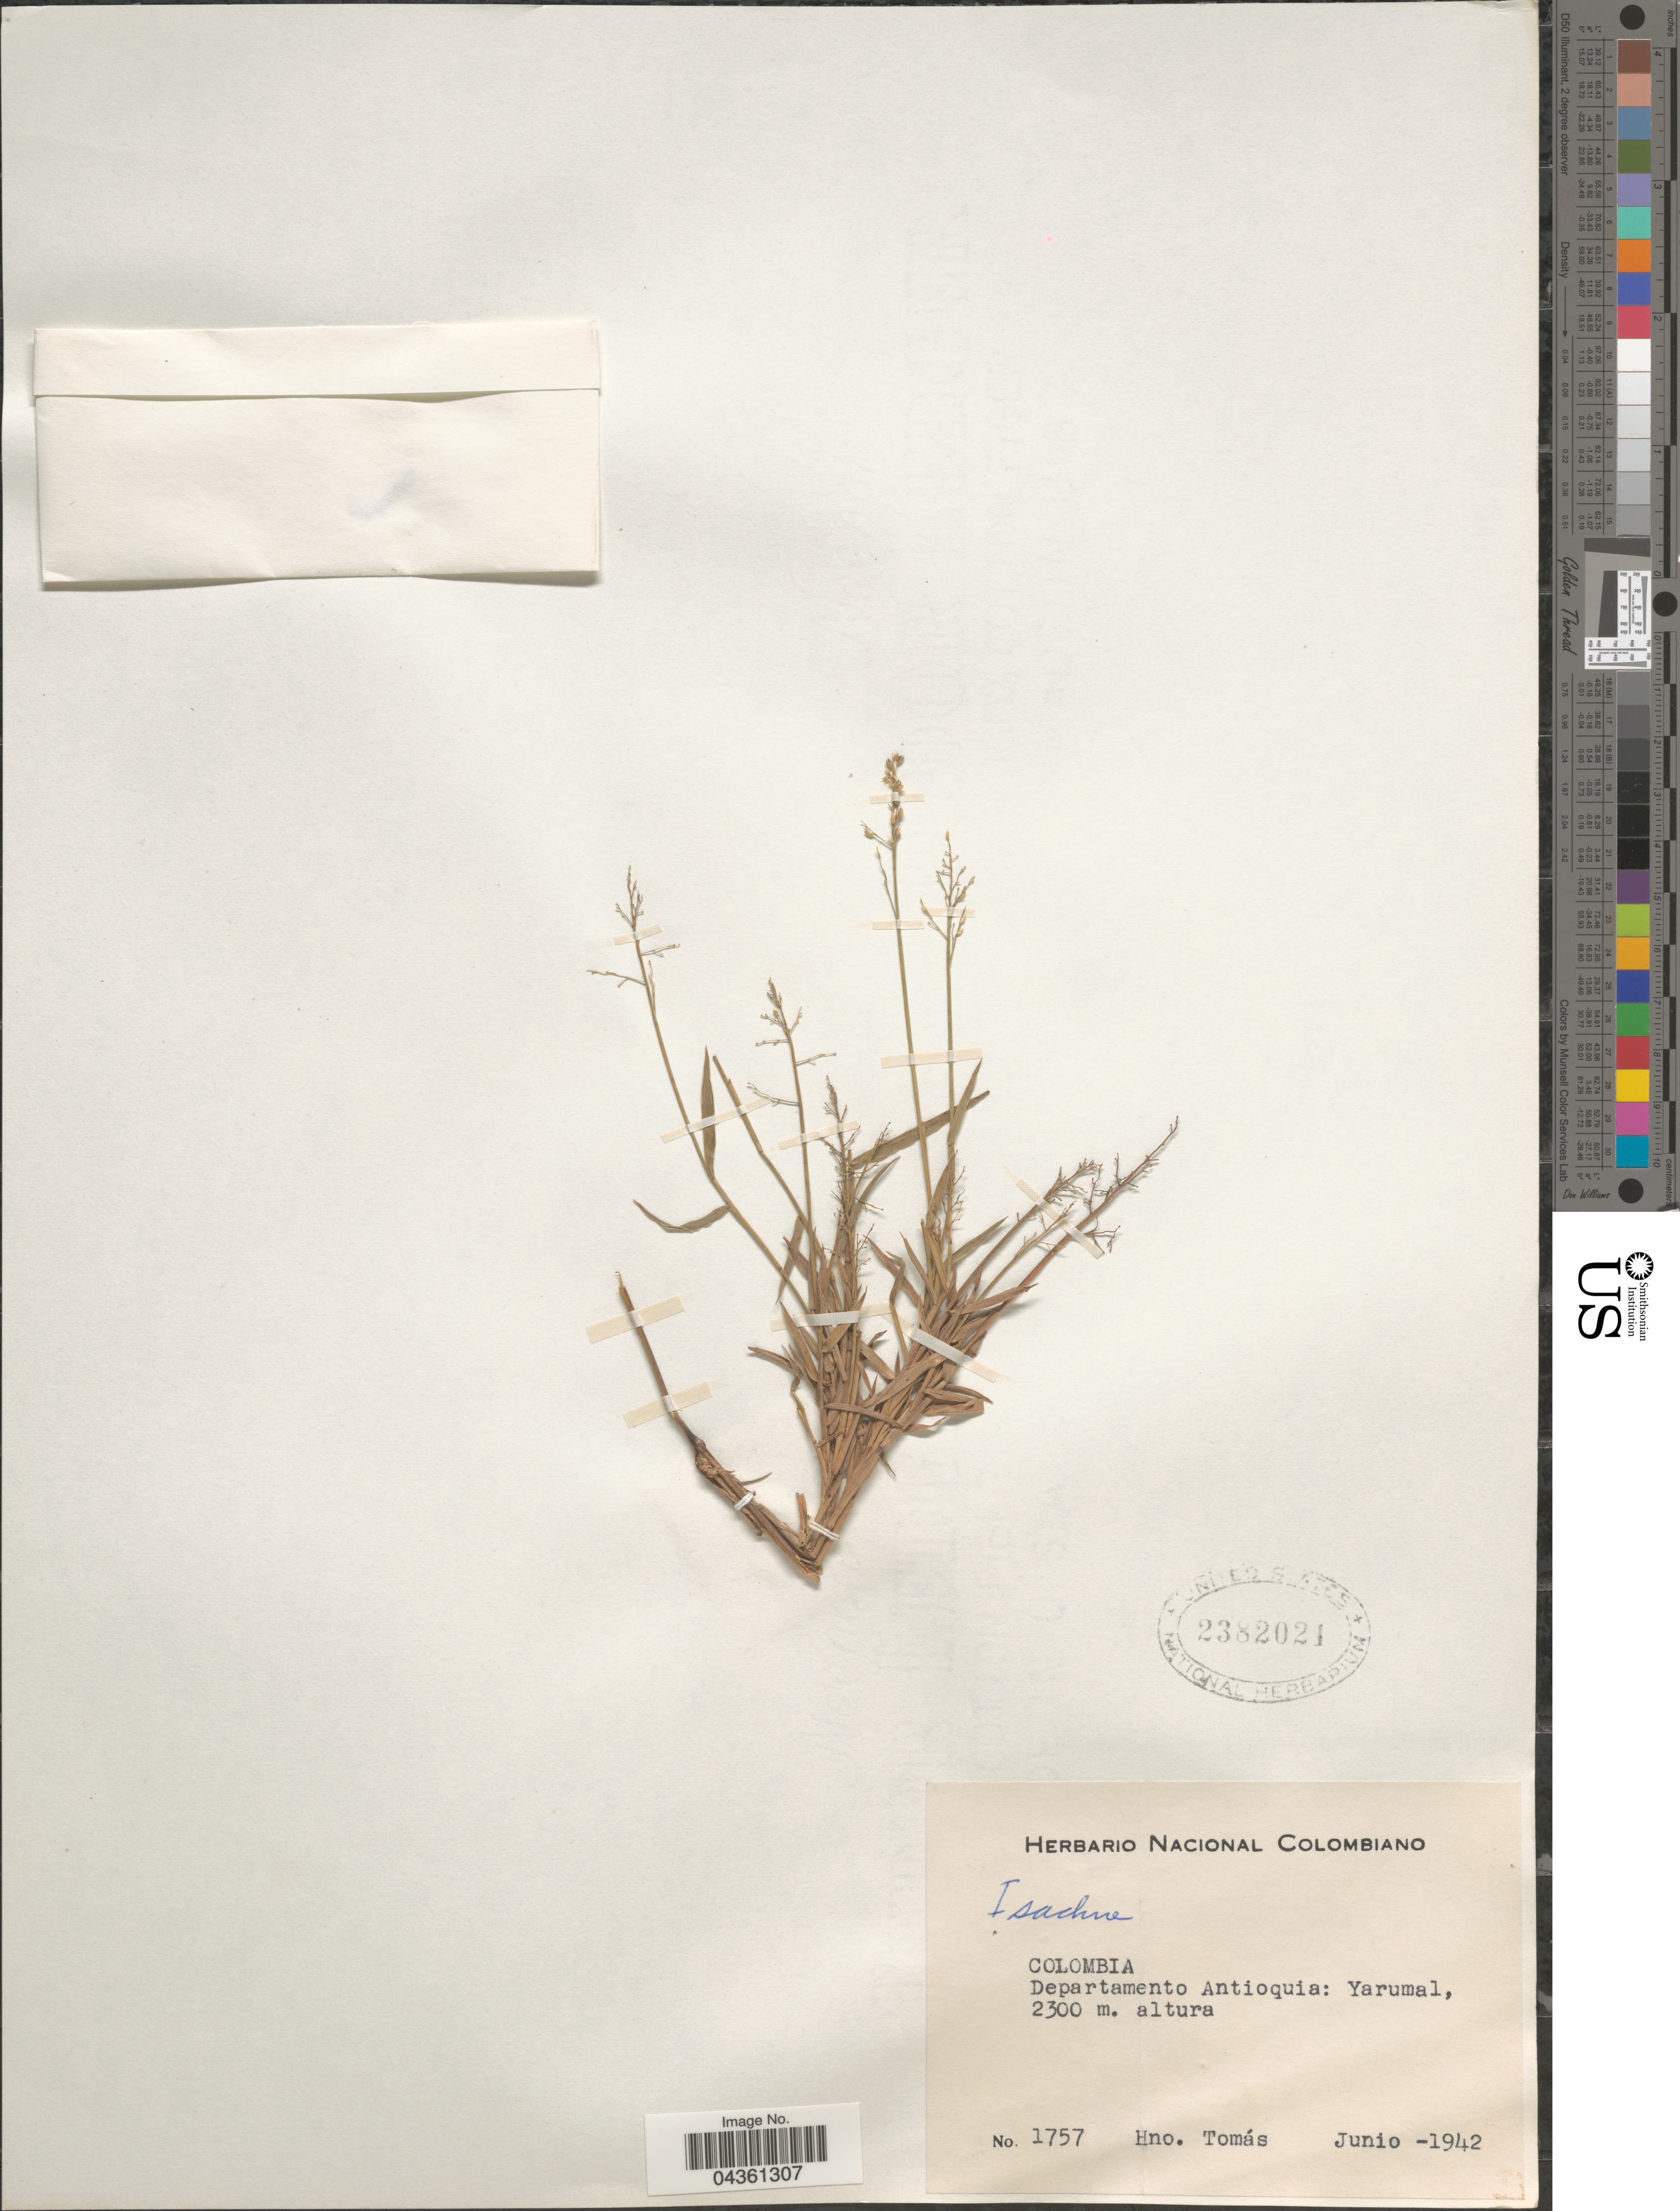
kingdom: Plantae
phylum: Tracheophyta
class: Liliopsida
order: Poales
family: Poaceae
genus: Isachne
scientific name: Isachne rigens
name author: (Sw.) Trin.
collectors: B. Tomas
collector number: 1757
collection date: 1942-06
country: Colombia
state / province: Antioquia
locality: Departamento Antioquia: Yarumal.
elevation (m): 2300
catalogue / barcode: US 2382021